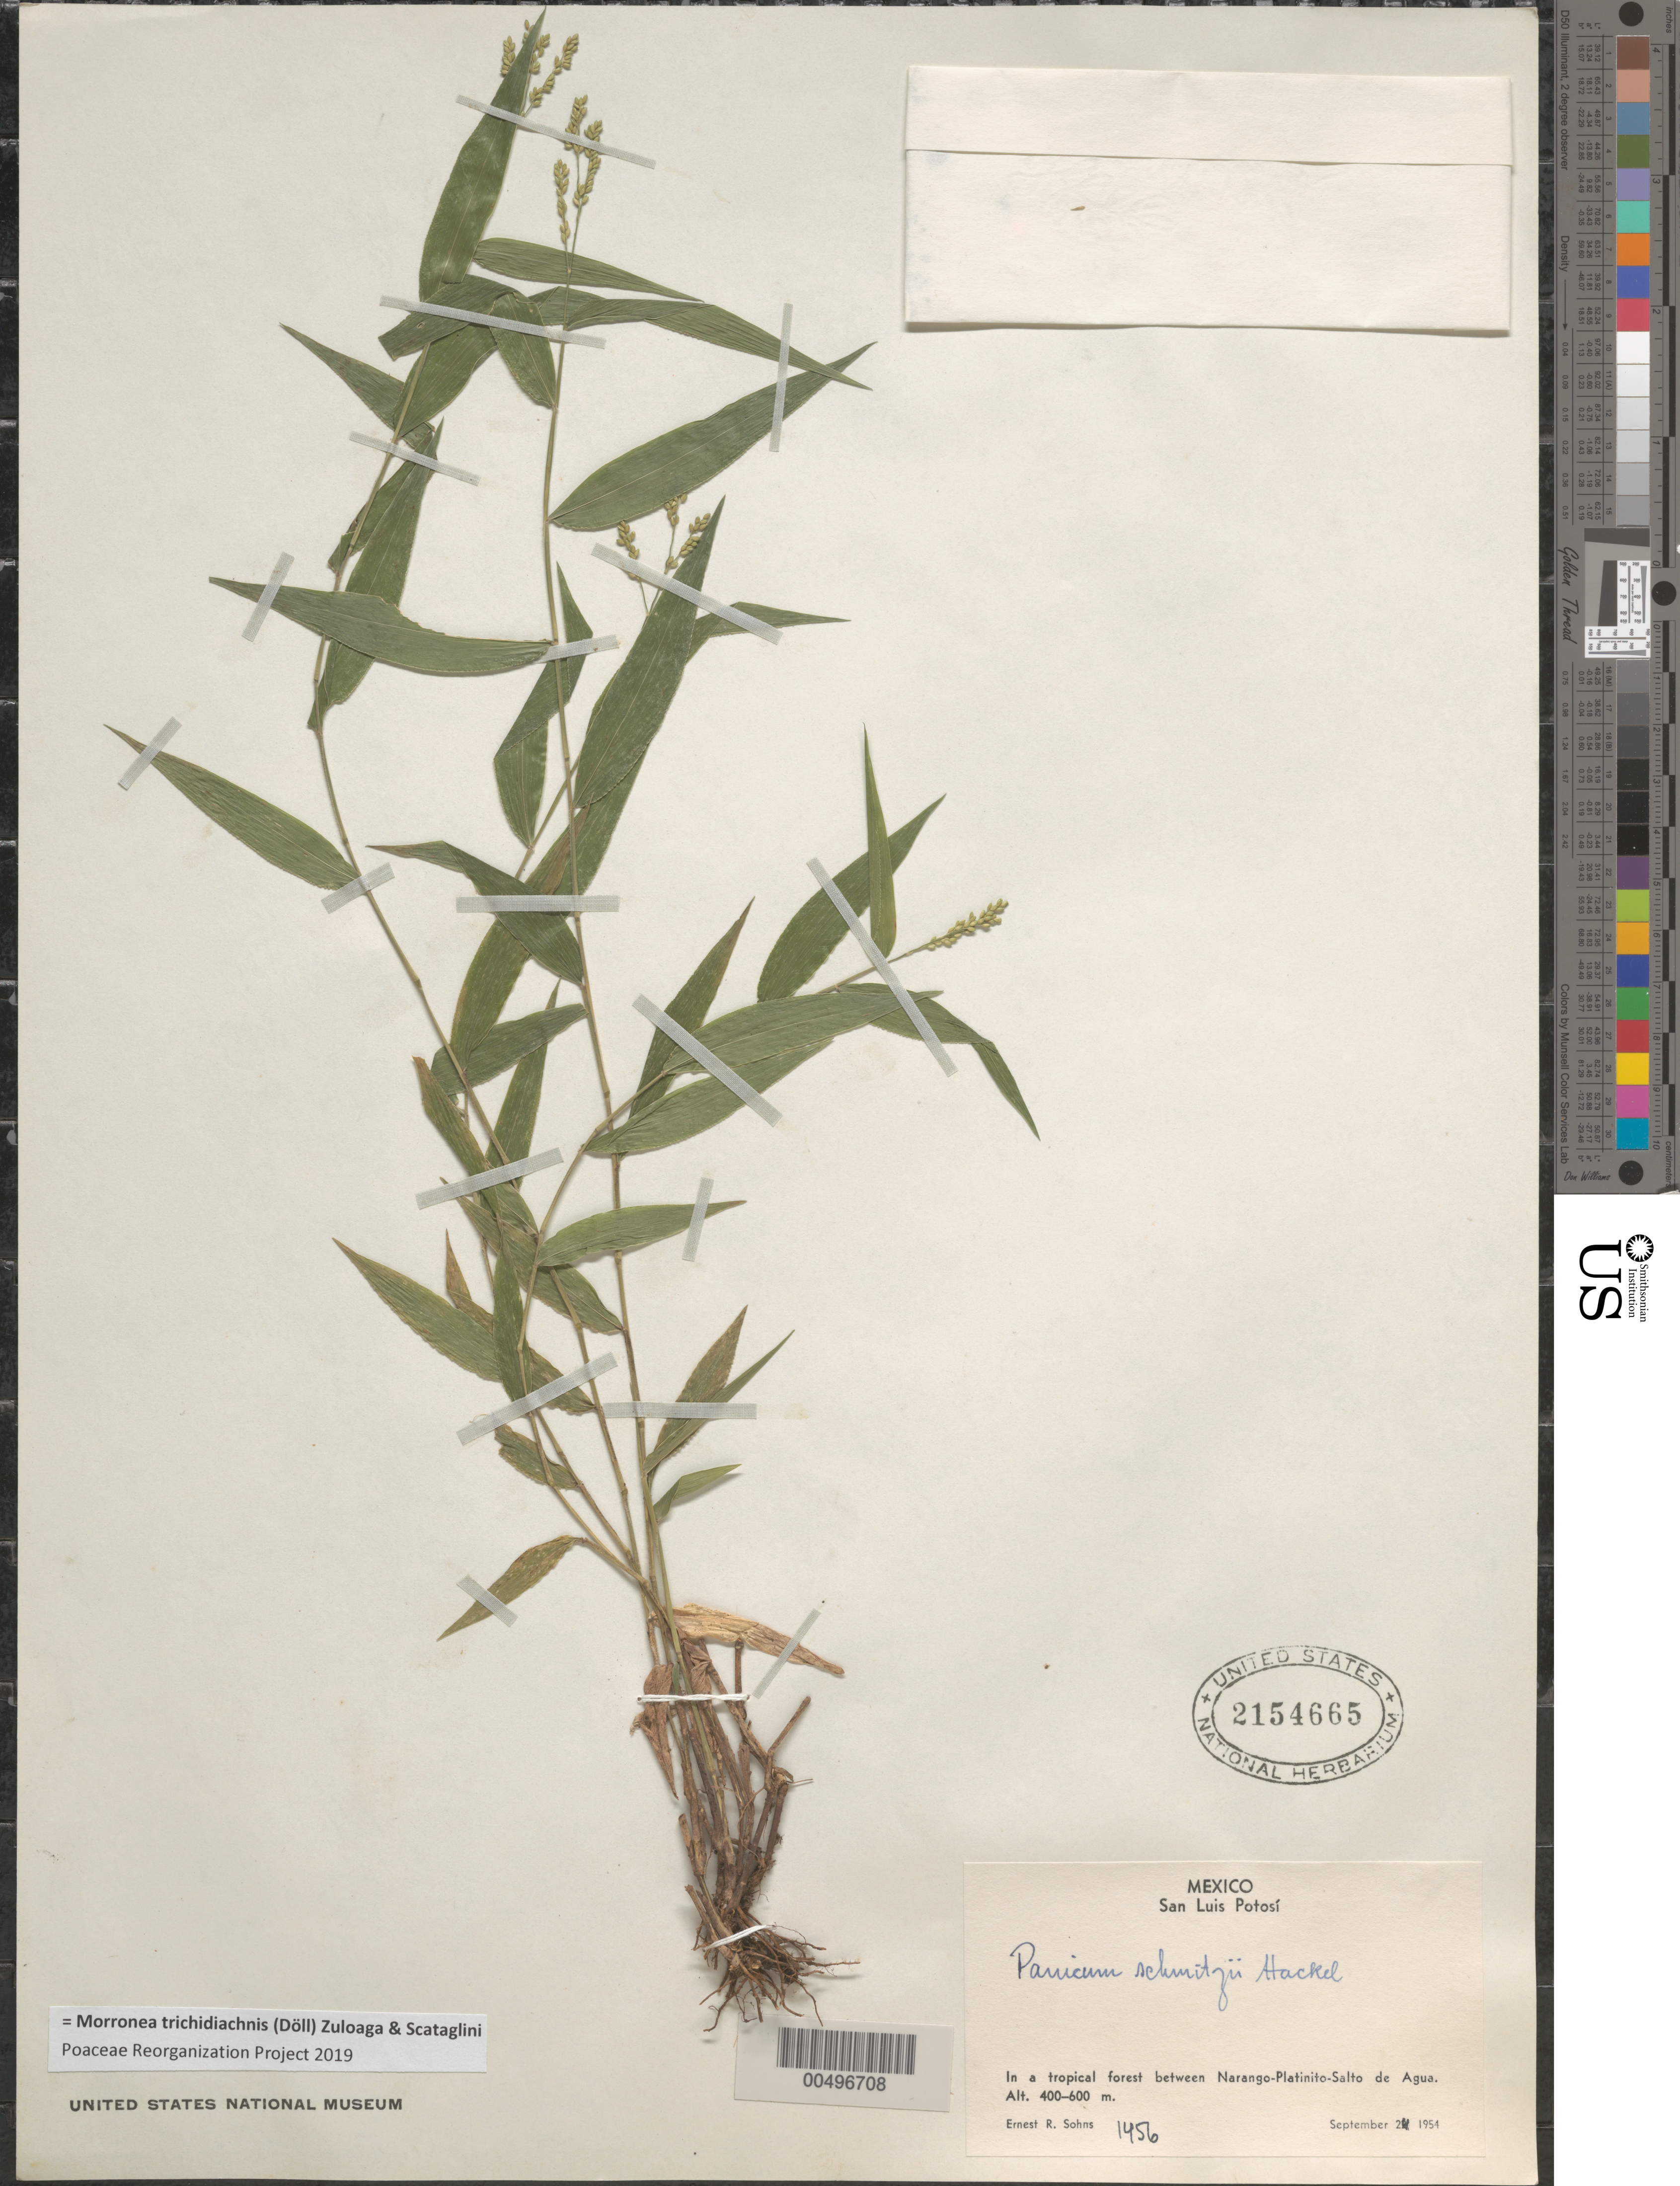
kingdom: Plantae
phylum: Tracheophyta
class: Liliopsida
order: Poales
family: Poaceae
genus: Morronea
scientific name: Morronea trichidiachnis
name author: (Döll) Zuloaga & Scataglini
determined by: Poaceae Reorganization Project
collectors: E. R. Sohns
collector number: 1456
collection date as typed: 20 Sep 1954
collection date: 1954-09-20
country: Mexico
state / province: San Luis Potosi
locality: Between Narango-Platinito-Salto de Agua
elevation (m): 400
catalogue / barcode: US 2154665